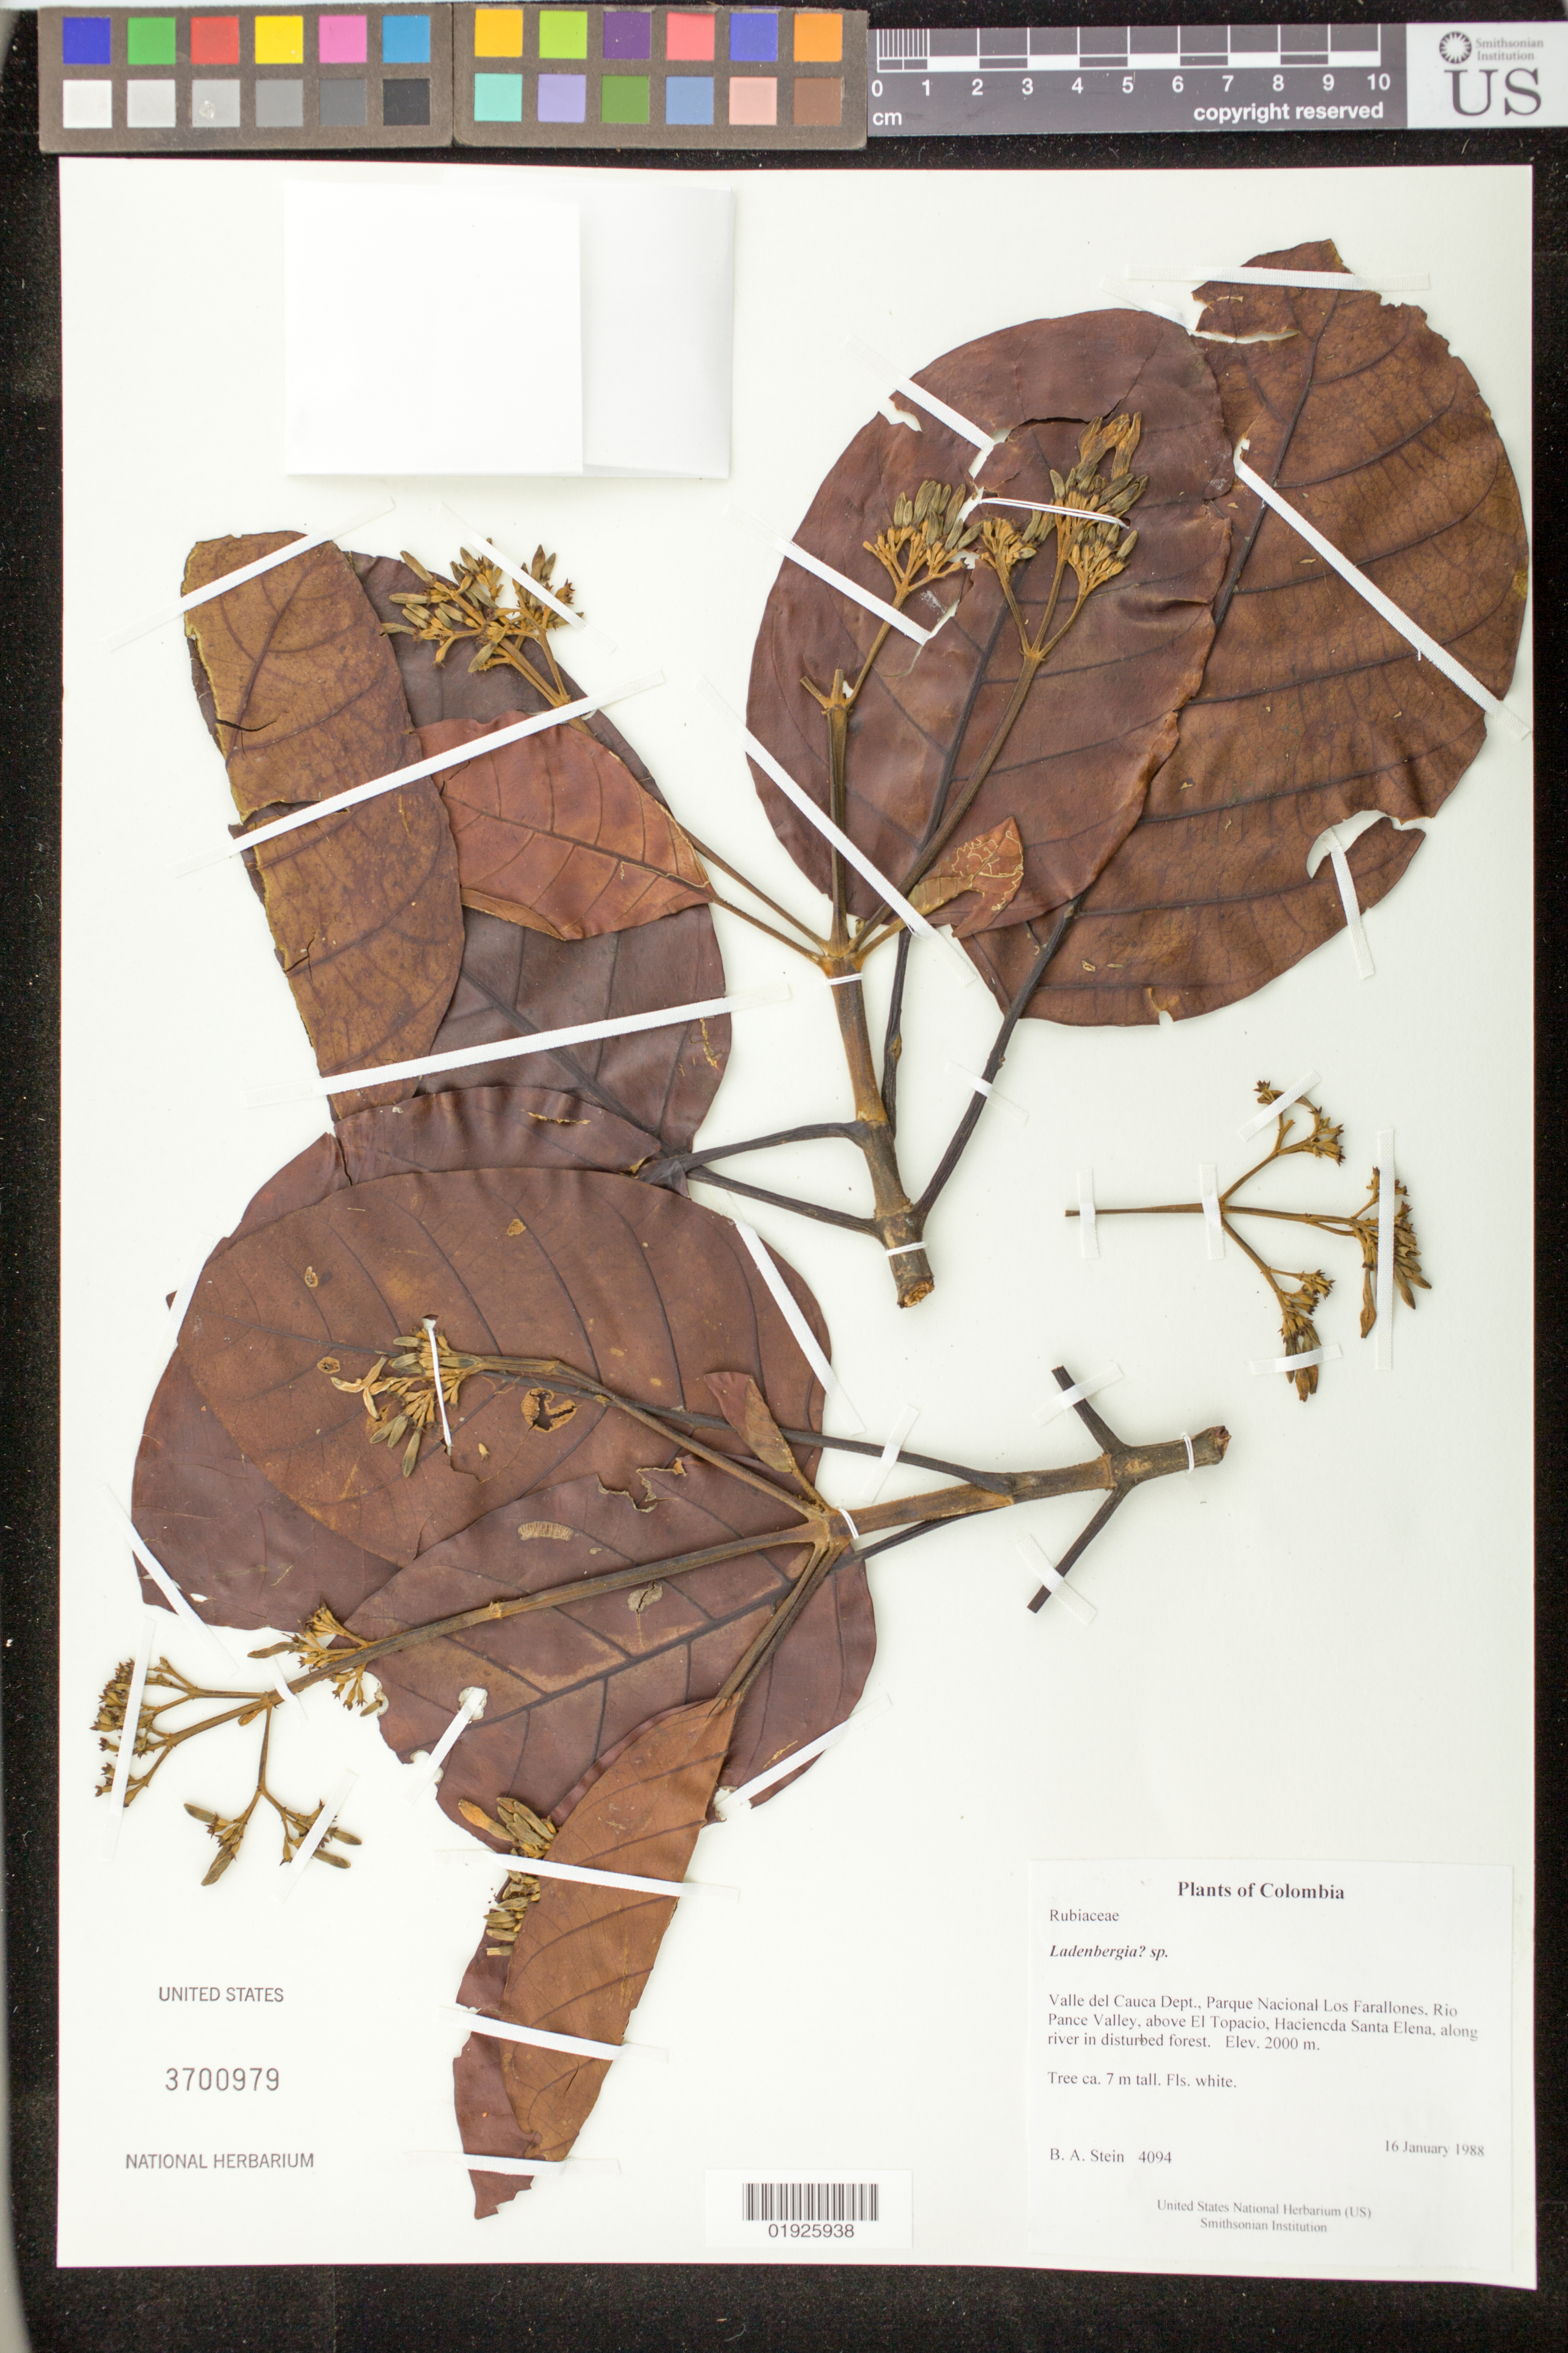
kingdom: Plantae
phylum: Tracheophyta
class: Magnoliopsida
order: Gentianales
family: Rubiaceae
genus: Ladenbergia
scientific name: Ladenbergia sp.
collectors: B. A. Stein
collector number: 4094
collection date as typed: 16 January 1988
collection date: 1988-01-16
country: Colombia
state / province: Valle del Cauca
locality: Parque Nacional Los Farallones, Rio Pance Valley, above El Topacio, Haciencda Santa Elena, along river.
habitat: Disturbed forest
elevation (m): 2000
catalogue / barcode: US 3700979